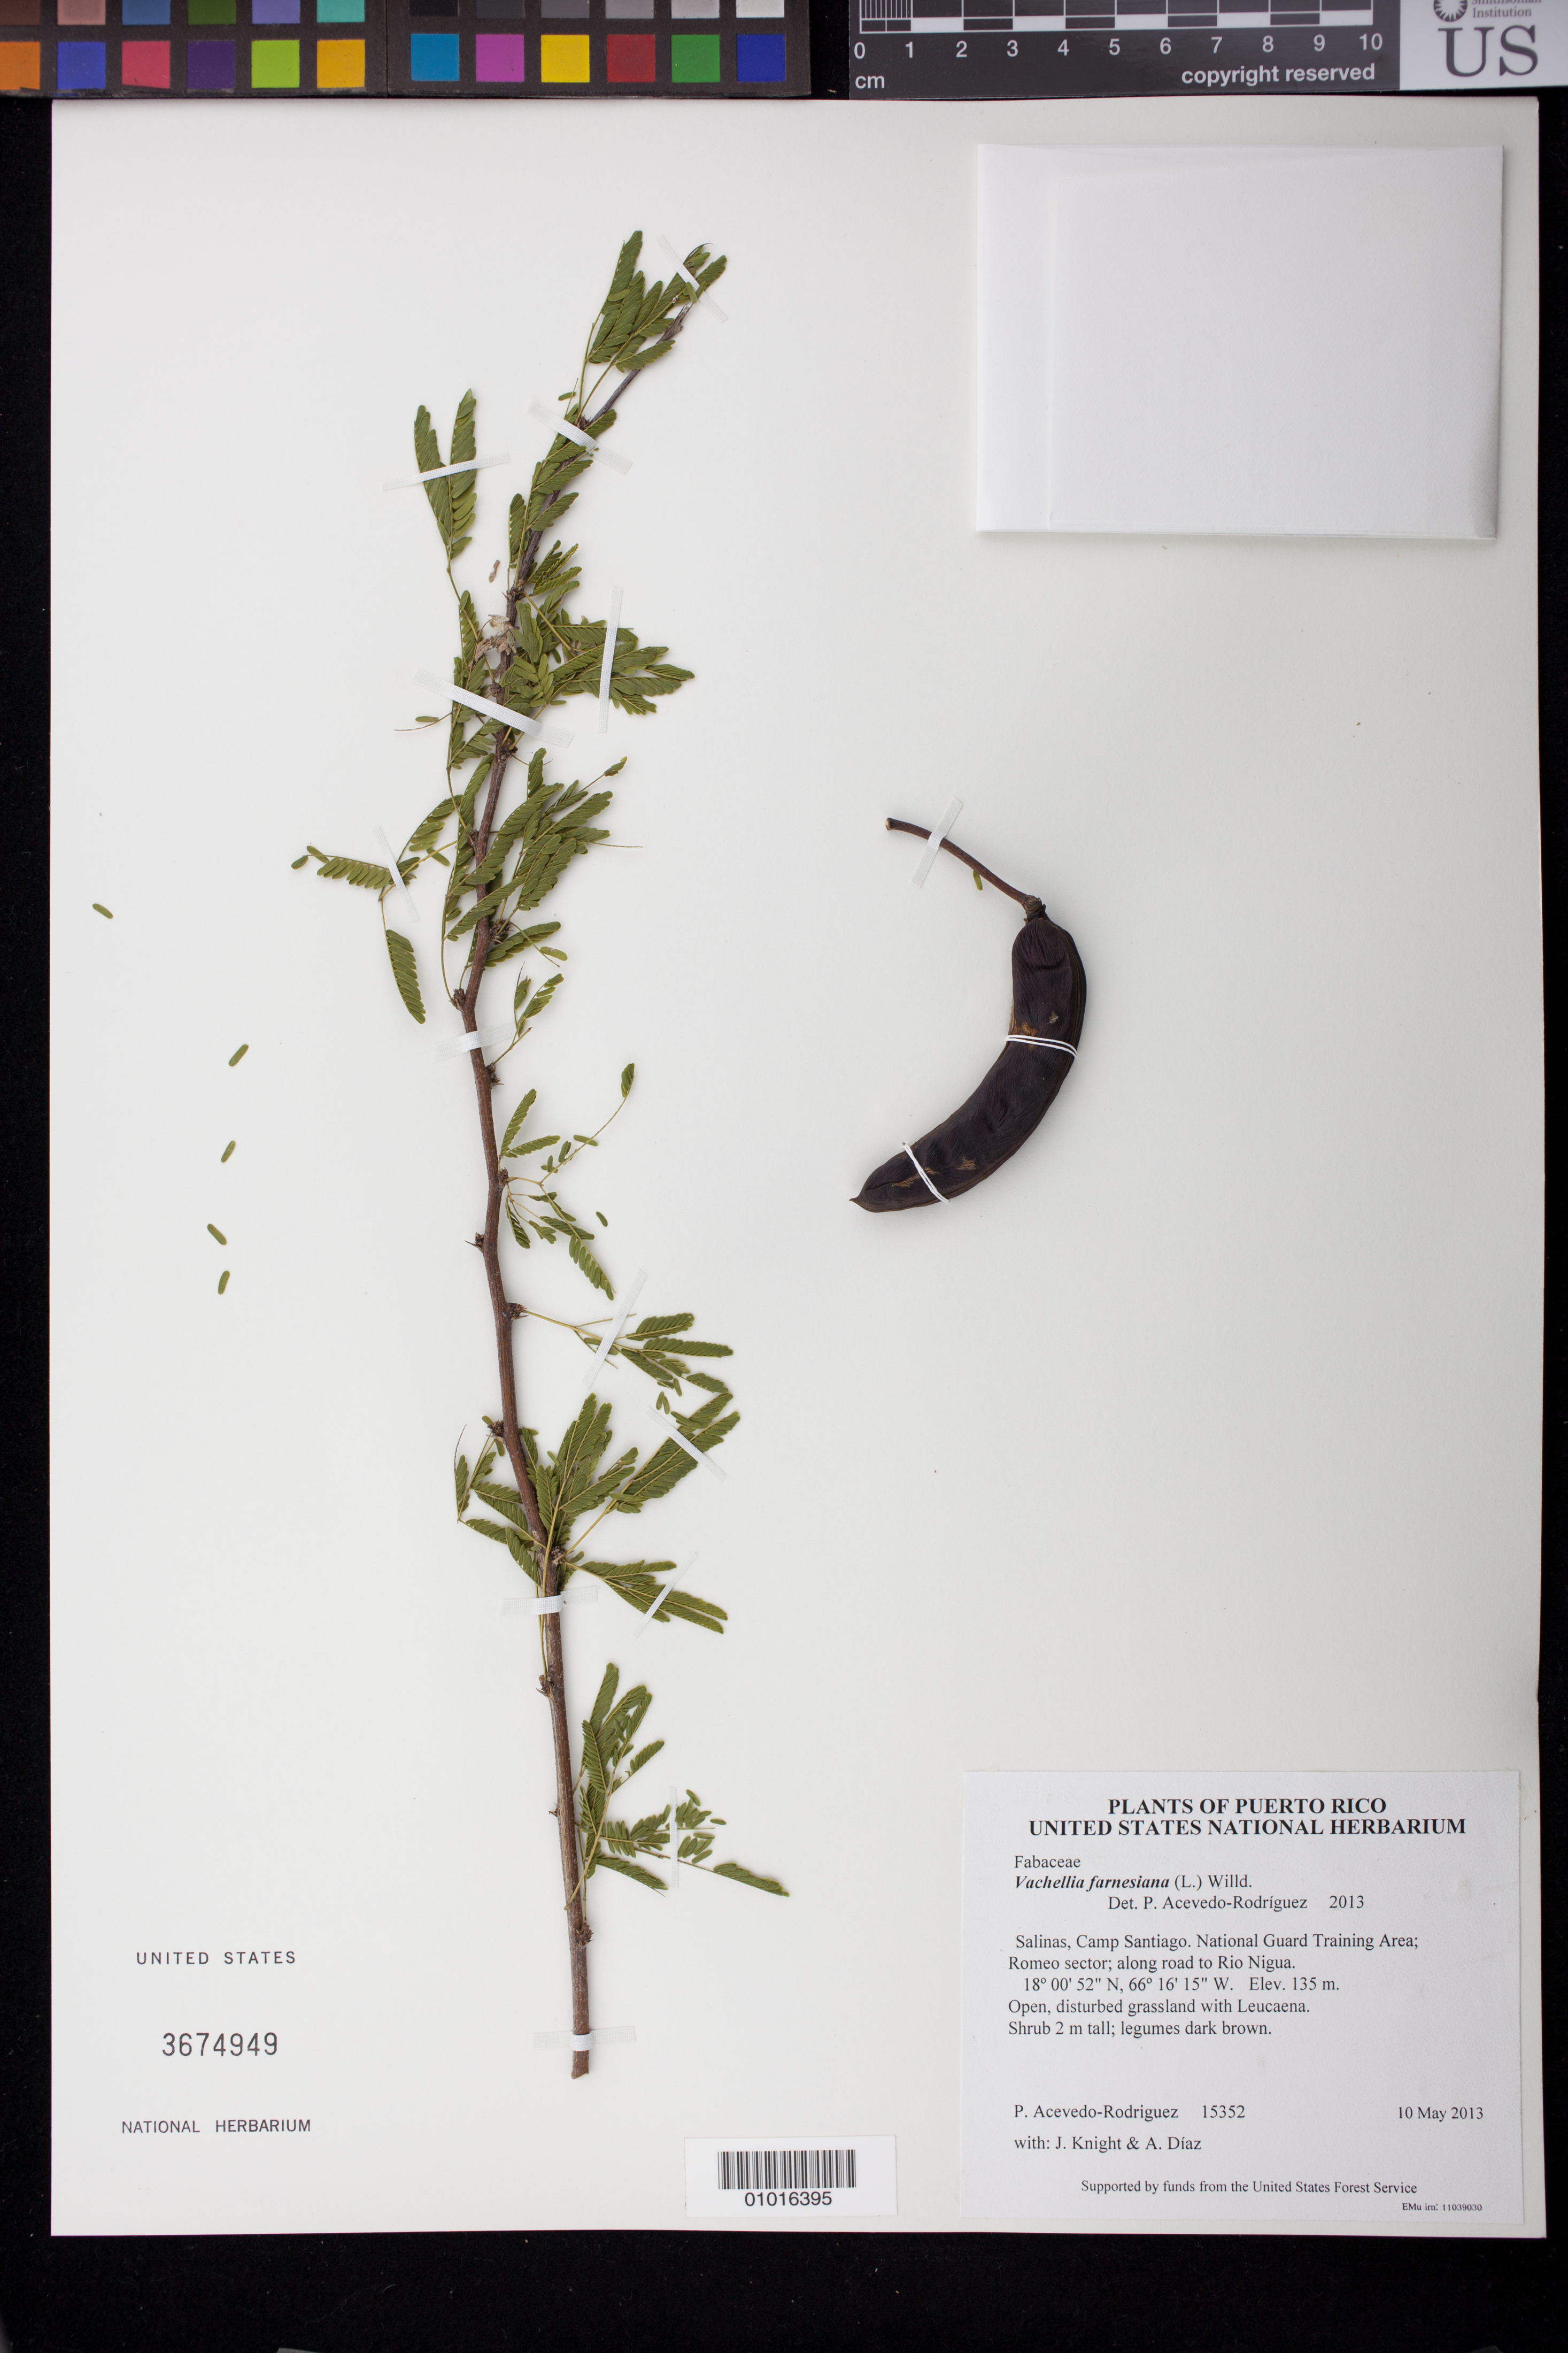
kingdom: Plantae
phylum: Tracheophyta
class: Magnoliopsida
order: Fabales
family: Fabaceae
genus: Vachellia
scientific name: Vachellia farnesiana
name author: (L.) Wight & Arn.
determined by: Acevedo-Rodríguez, P., (BOT), Smithsonian Institution - National Museum of Natural History (UNITED STATES)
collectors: P. Acevedo-Rodr., J. Knight & A. Díaz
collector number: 15352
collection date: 2013-05-10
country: Puerto Rico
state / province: Salinas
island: Puerto Rico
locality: Camp Santiago. National Guard Training Area; Romeo sector; along road to Rio Nigua.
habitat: Open, disturbed grassland with Leucaena.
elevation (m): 135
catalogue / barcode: US 3674949